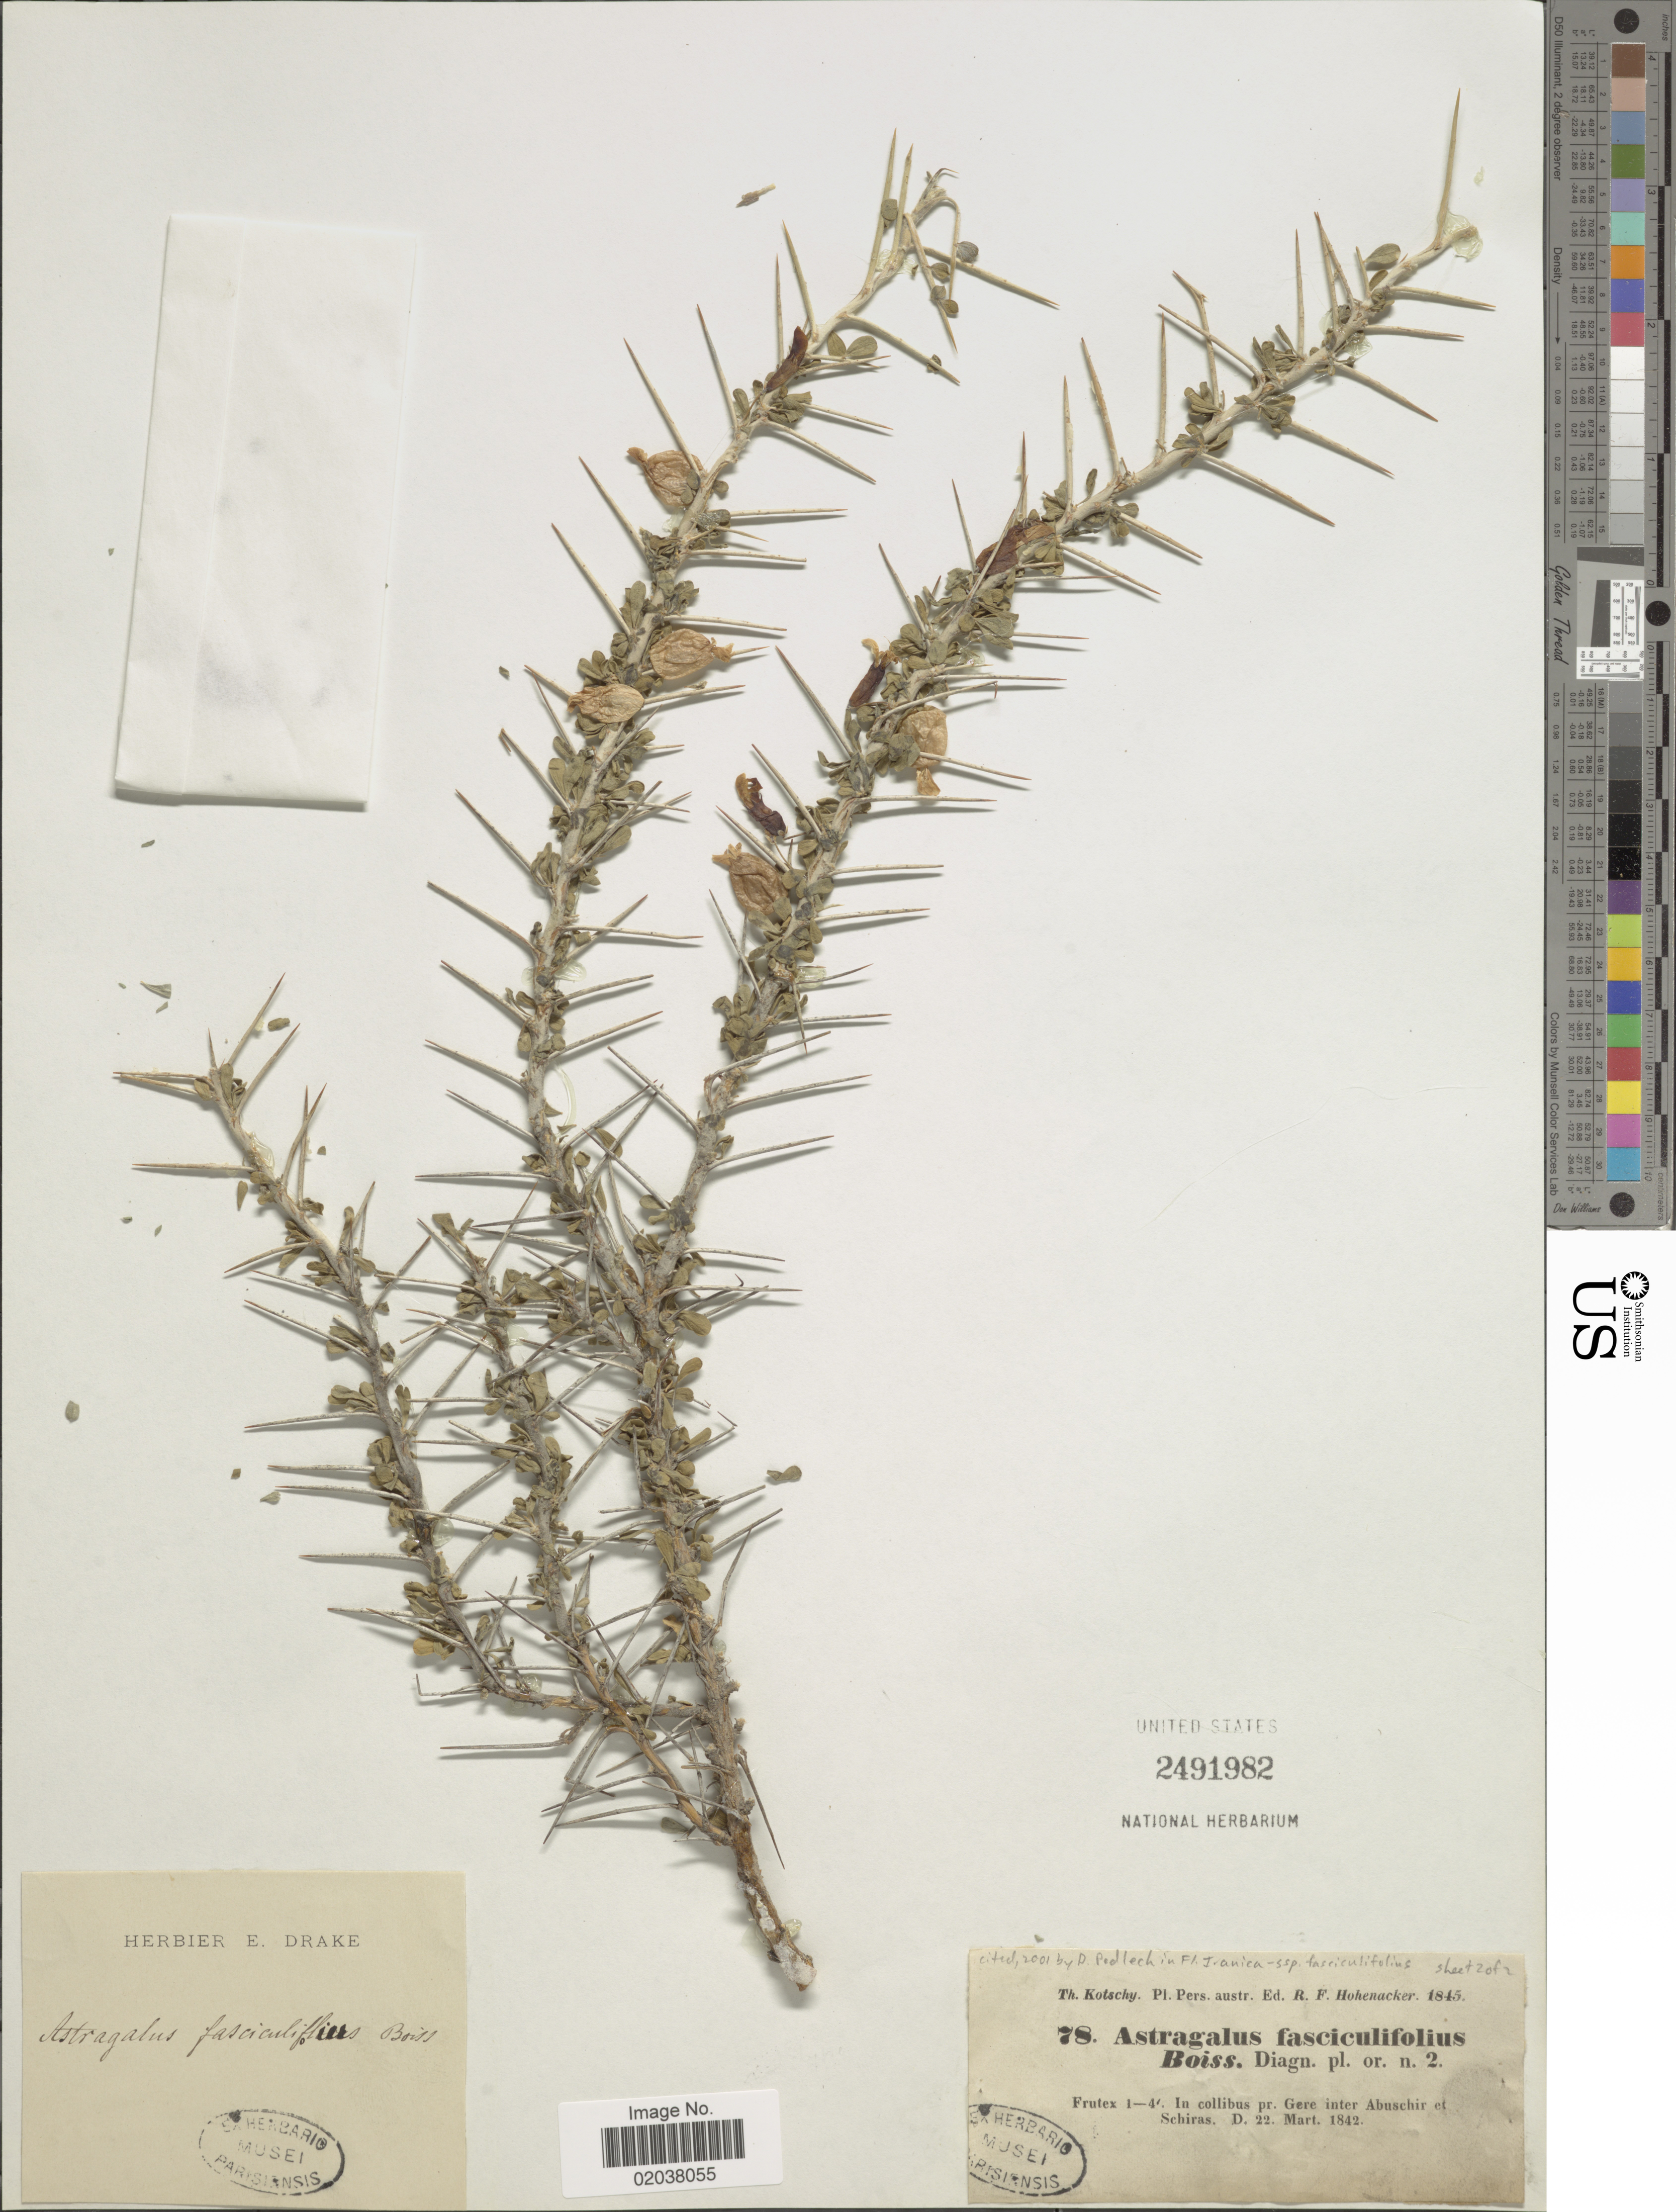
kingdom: Plantae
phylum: Tracheophyta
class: Magnoliopsida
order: Fabales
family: Fabaceae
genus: Astragalus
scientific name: Astragalus fasciculifolius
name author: Boiss.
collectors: K. G. Kotschy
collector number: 78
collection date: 1842-03-22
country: Iran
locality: Pers. austr. In collibus pr. Gere inter Abuschir et Schiras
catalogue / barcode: US 2491982